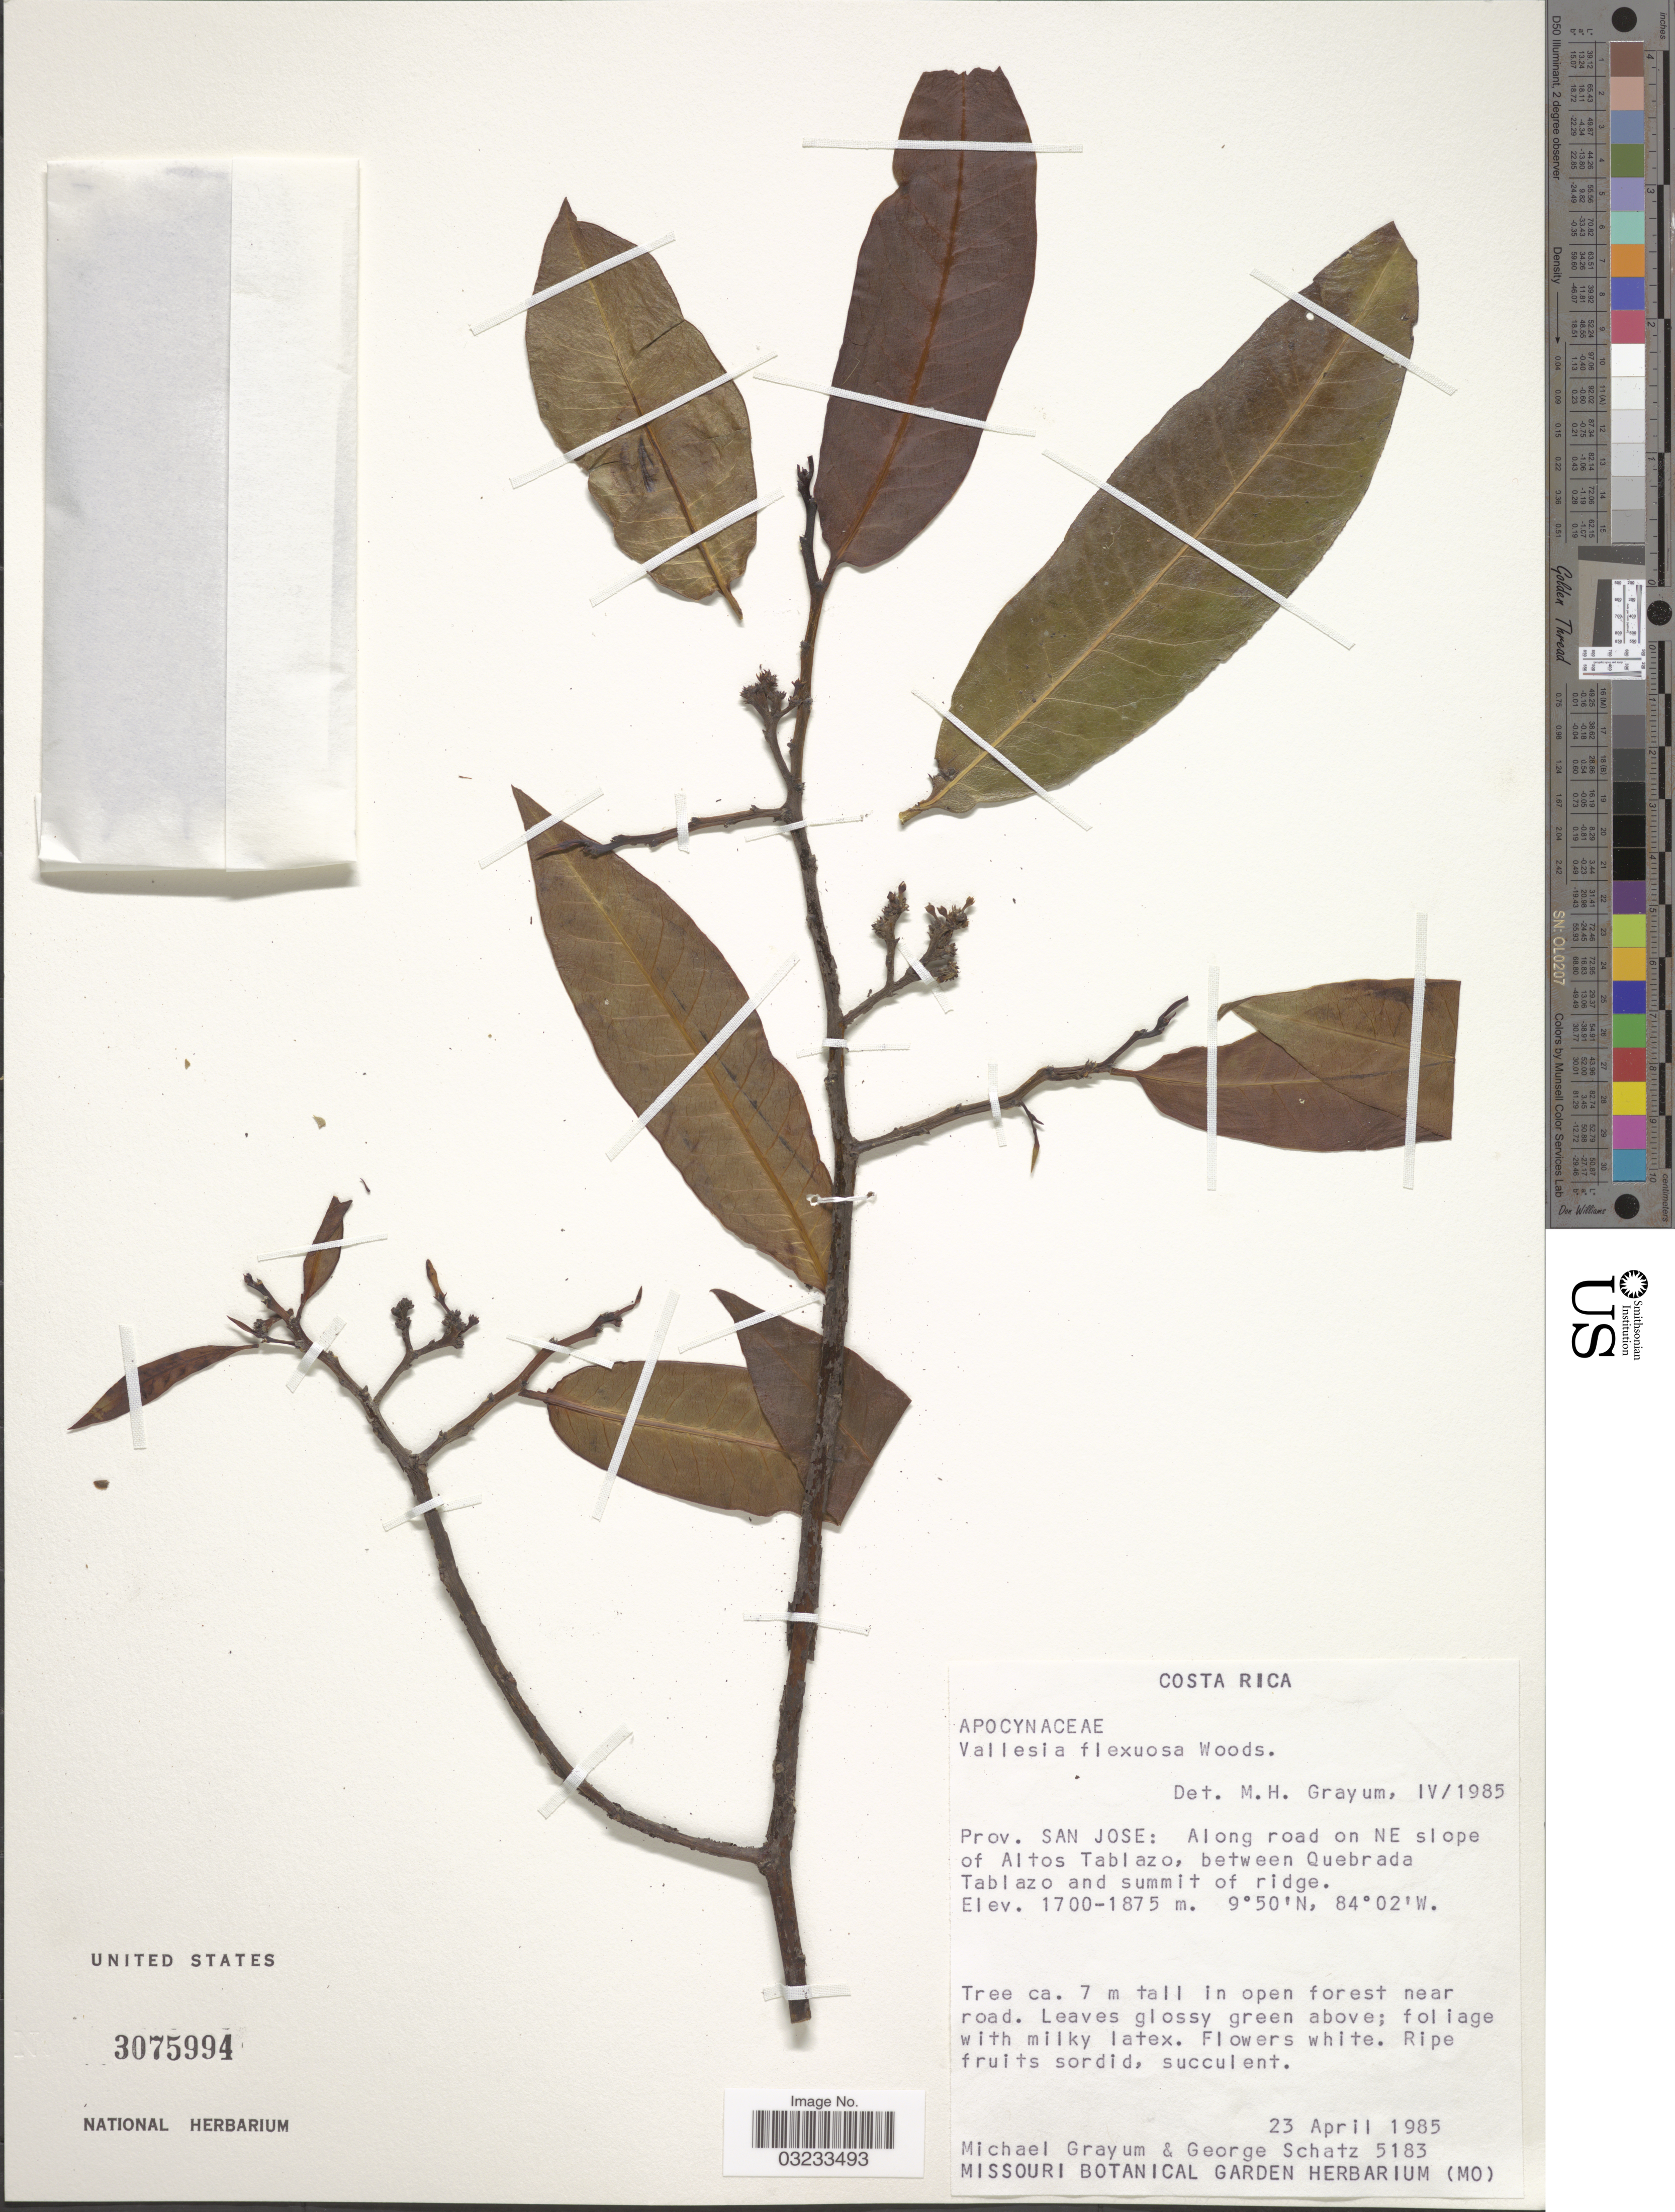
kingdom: Plantae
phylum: Tracheophyta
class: Magnoliopsida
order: Gentianales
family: Apocynaceae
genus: Vallesia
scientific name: Vallesia conzattii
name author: Standl.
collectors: M. H. Grayum & G. Schatz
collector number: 5183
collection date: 1985-04-23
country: Costa Rica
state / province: San José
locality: Along road on NE slope of Altos Tablazo, between Quebrada Tablazo and summit of ridge.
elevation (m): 1700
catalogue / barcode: US 3075994